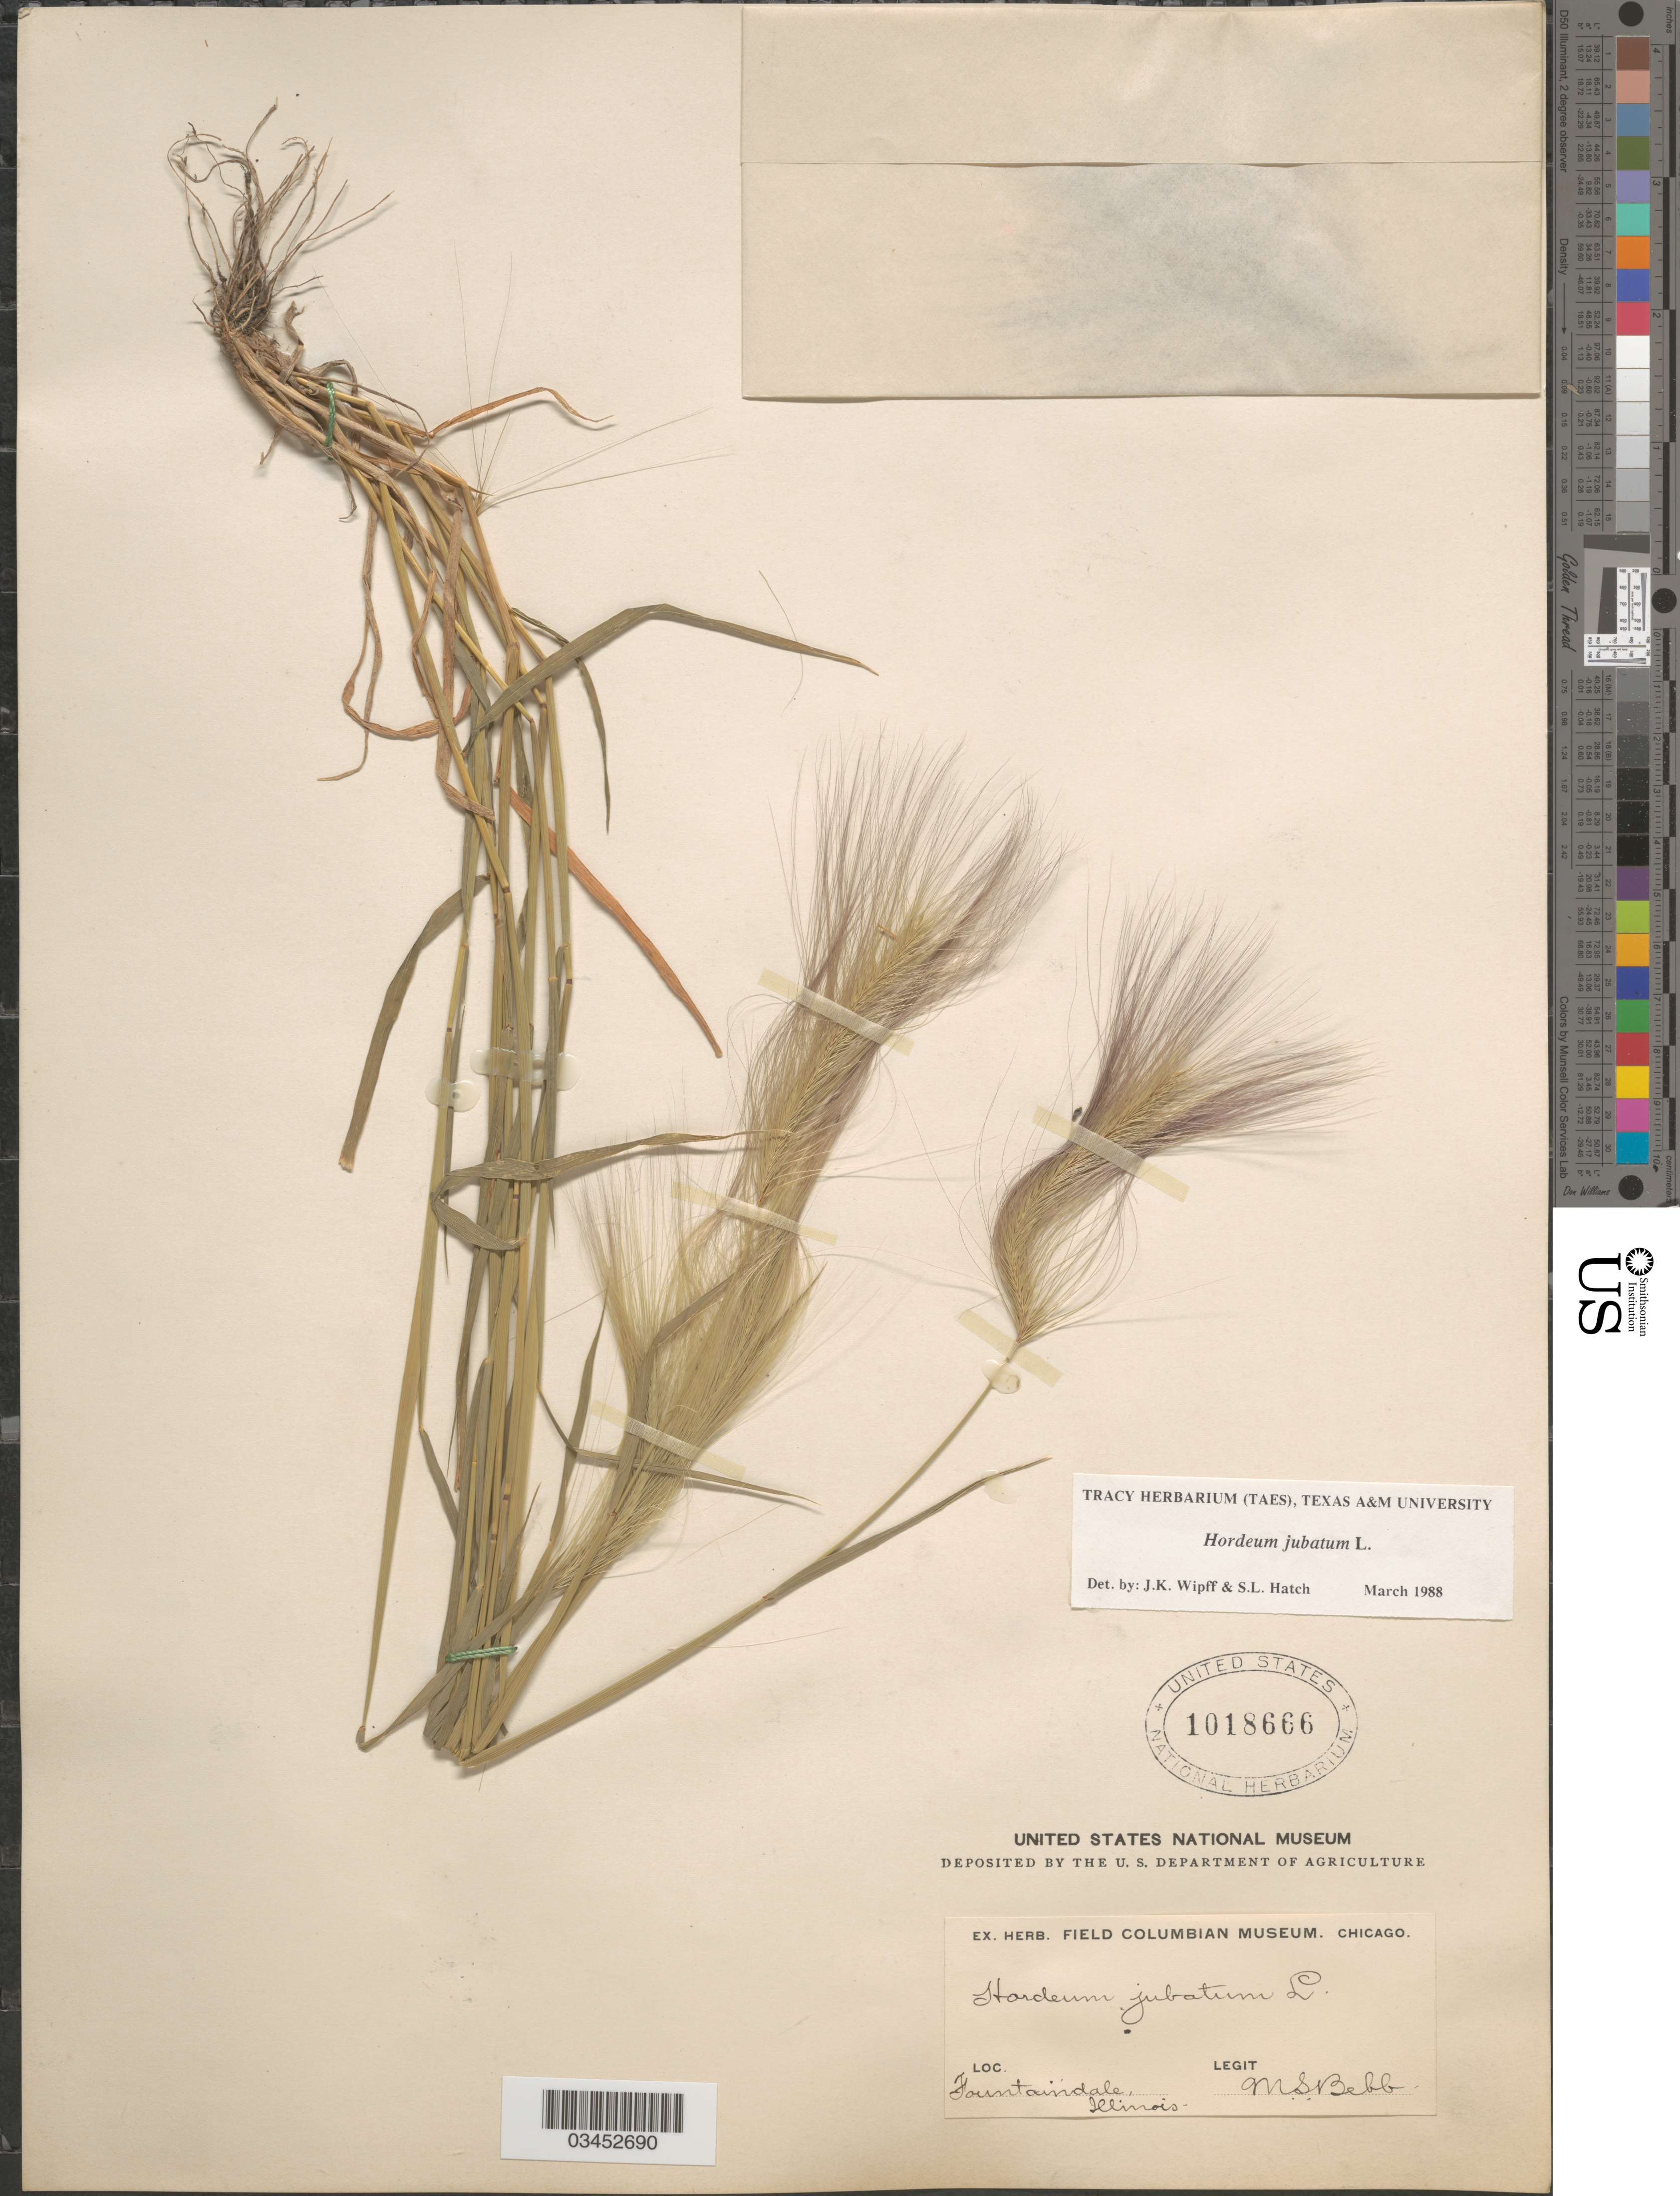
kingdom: Plantae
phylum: Tracheophyta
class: Liliopsida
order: Poales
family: Poaceae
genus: Hordeum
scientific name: Hordeum jubatum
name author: L.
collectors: M. Bebb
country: United States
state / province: Illinois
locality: Fountaindale.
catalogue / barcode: US 1018666